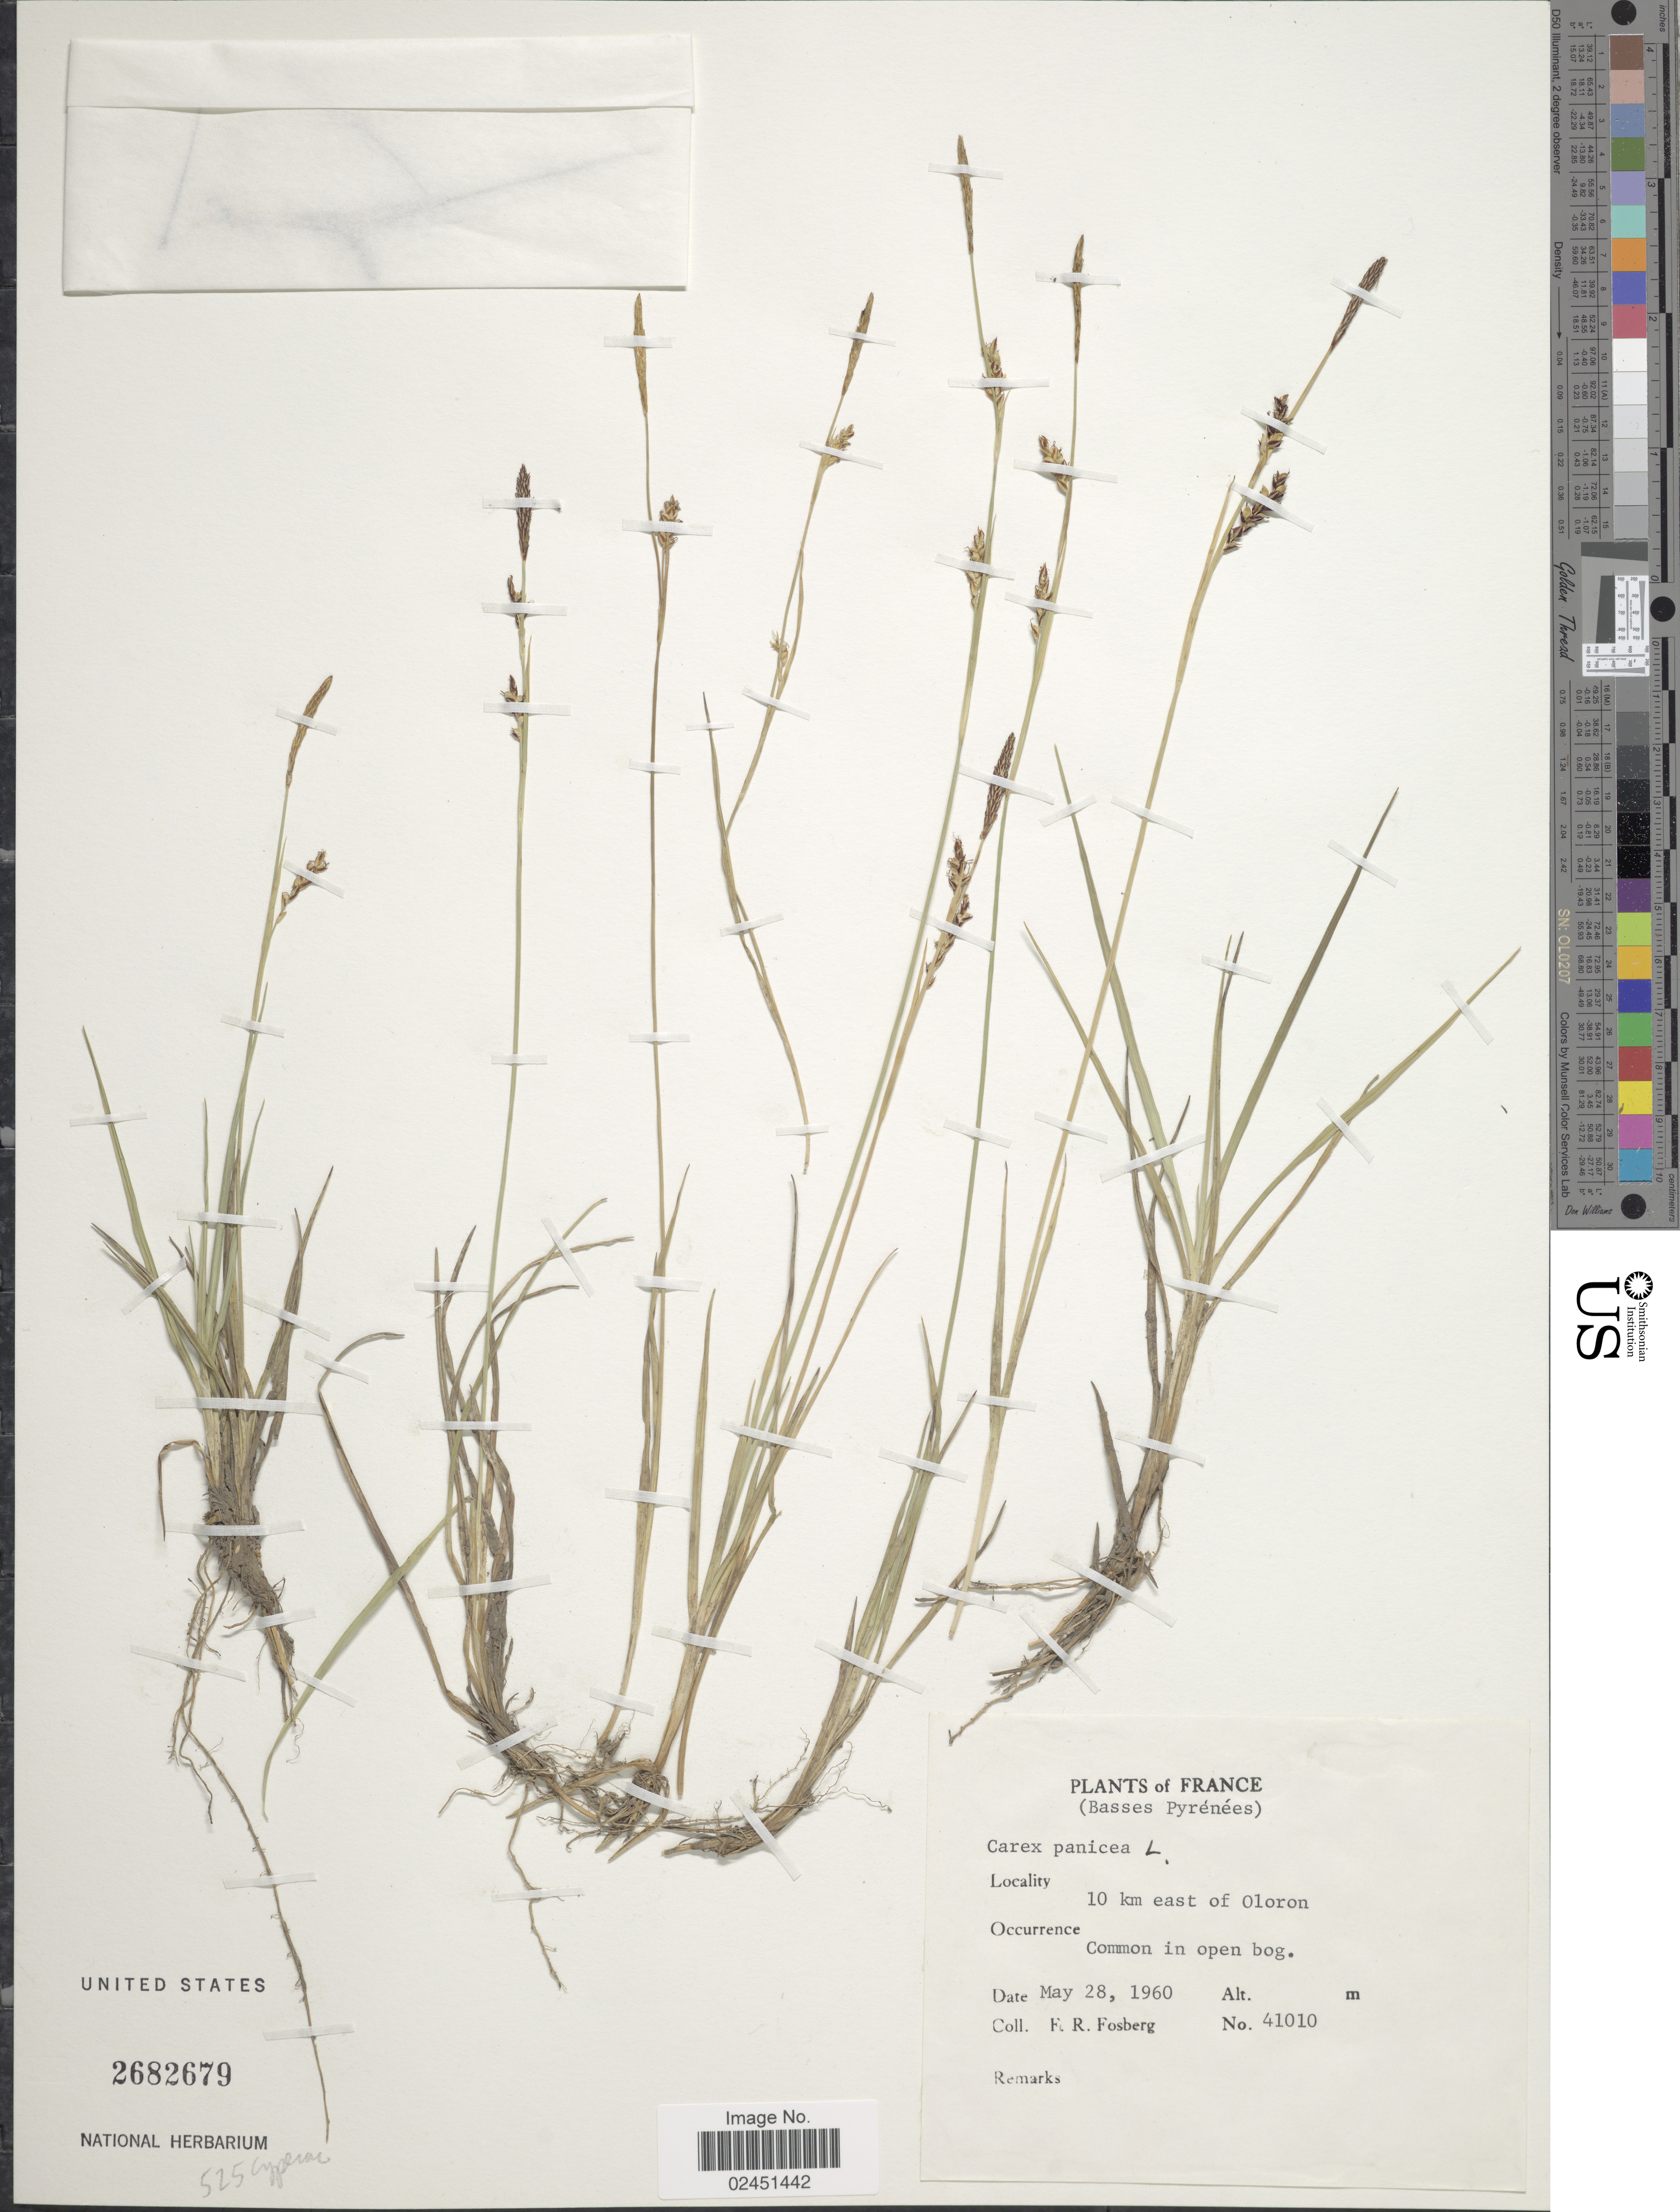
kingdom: Plantae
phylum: Tracheophyta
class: Liliopsida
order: Poales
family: Cyperaceae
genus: Carex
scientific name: Carex panicea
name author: L.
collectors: F. R. Fosberg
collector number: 41010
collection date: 1960-05-28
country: France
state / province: Nouvelle-Aquitaine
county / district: Pyrénées-Atlantiques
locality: Basses Pyrenees, 10 km east of Oloron, in open bag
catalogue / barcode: US 2682679